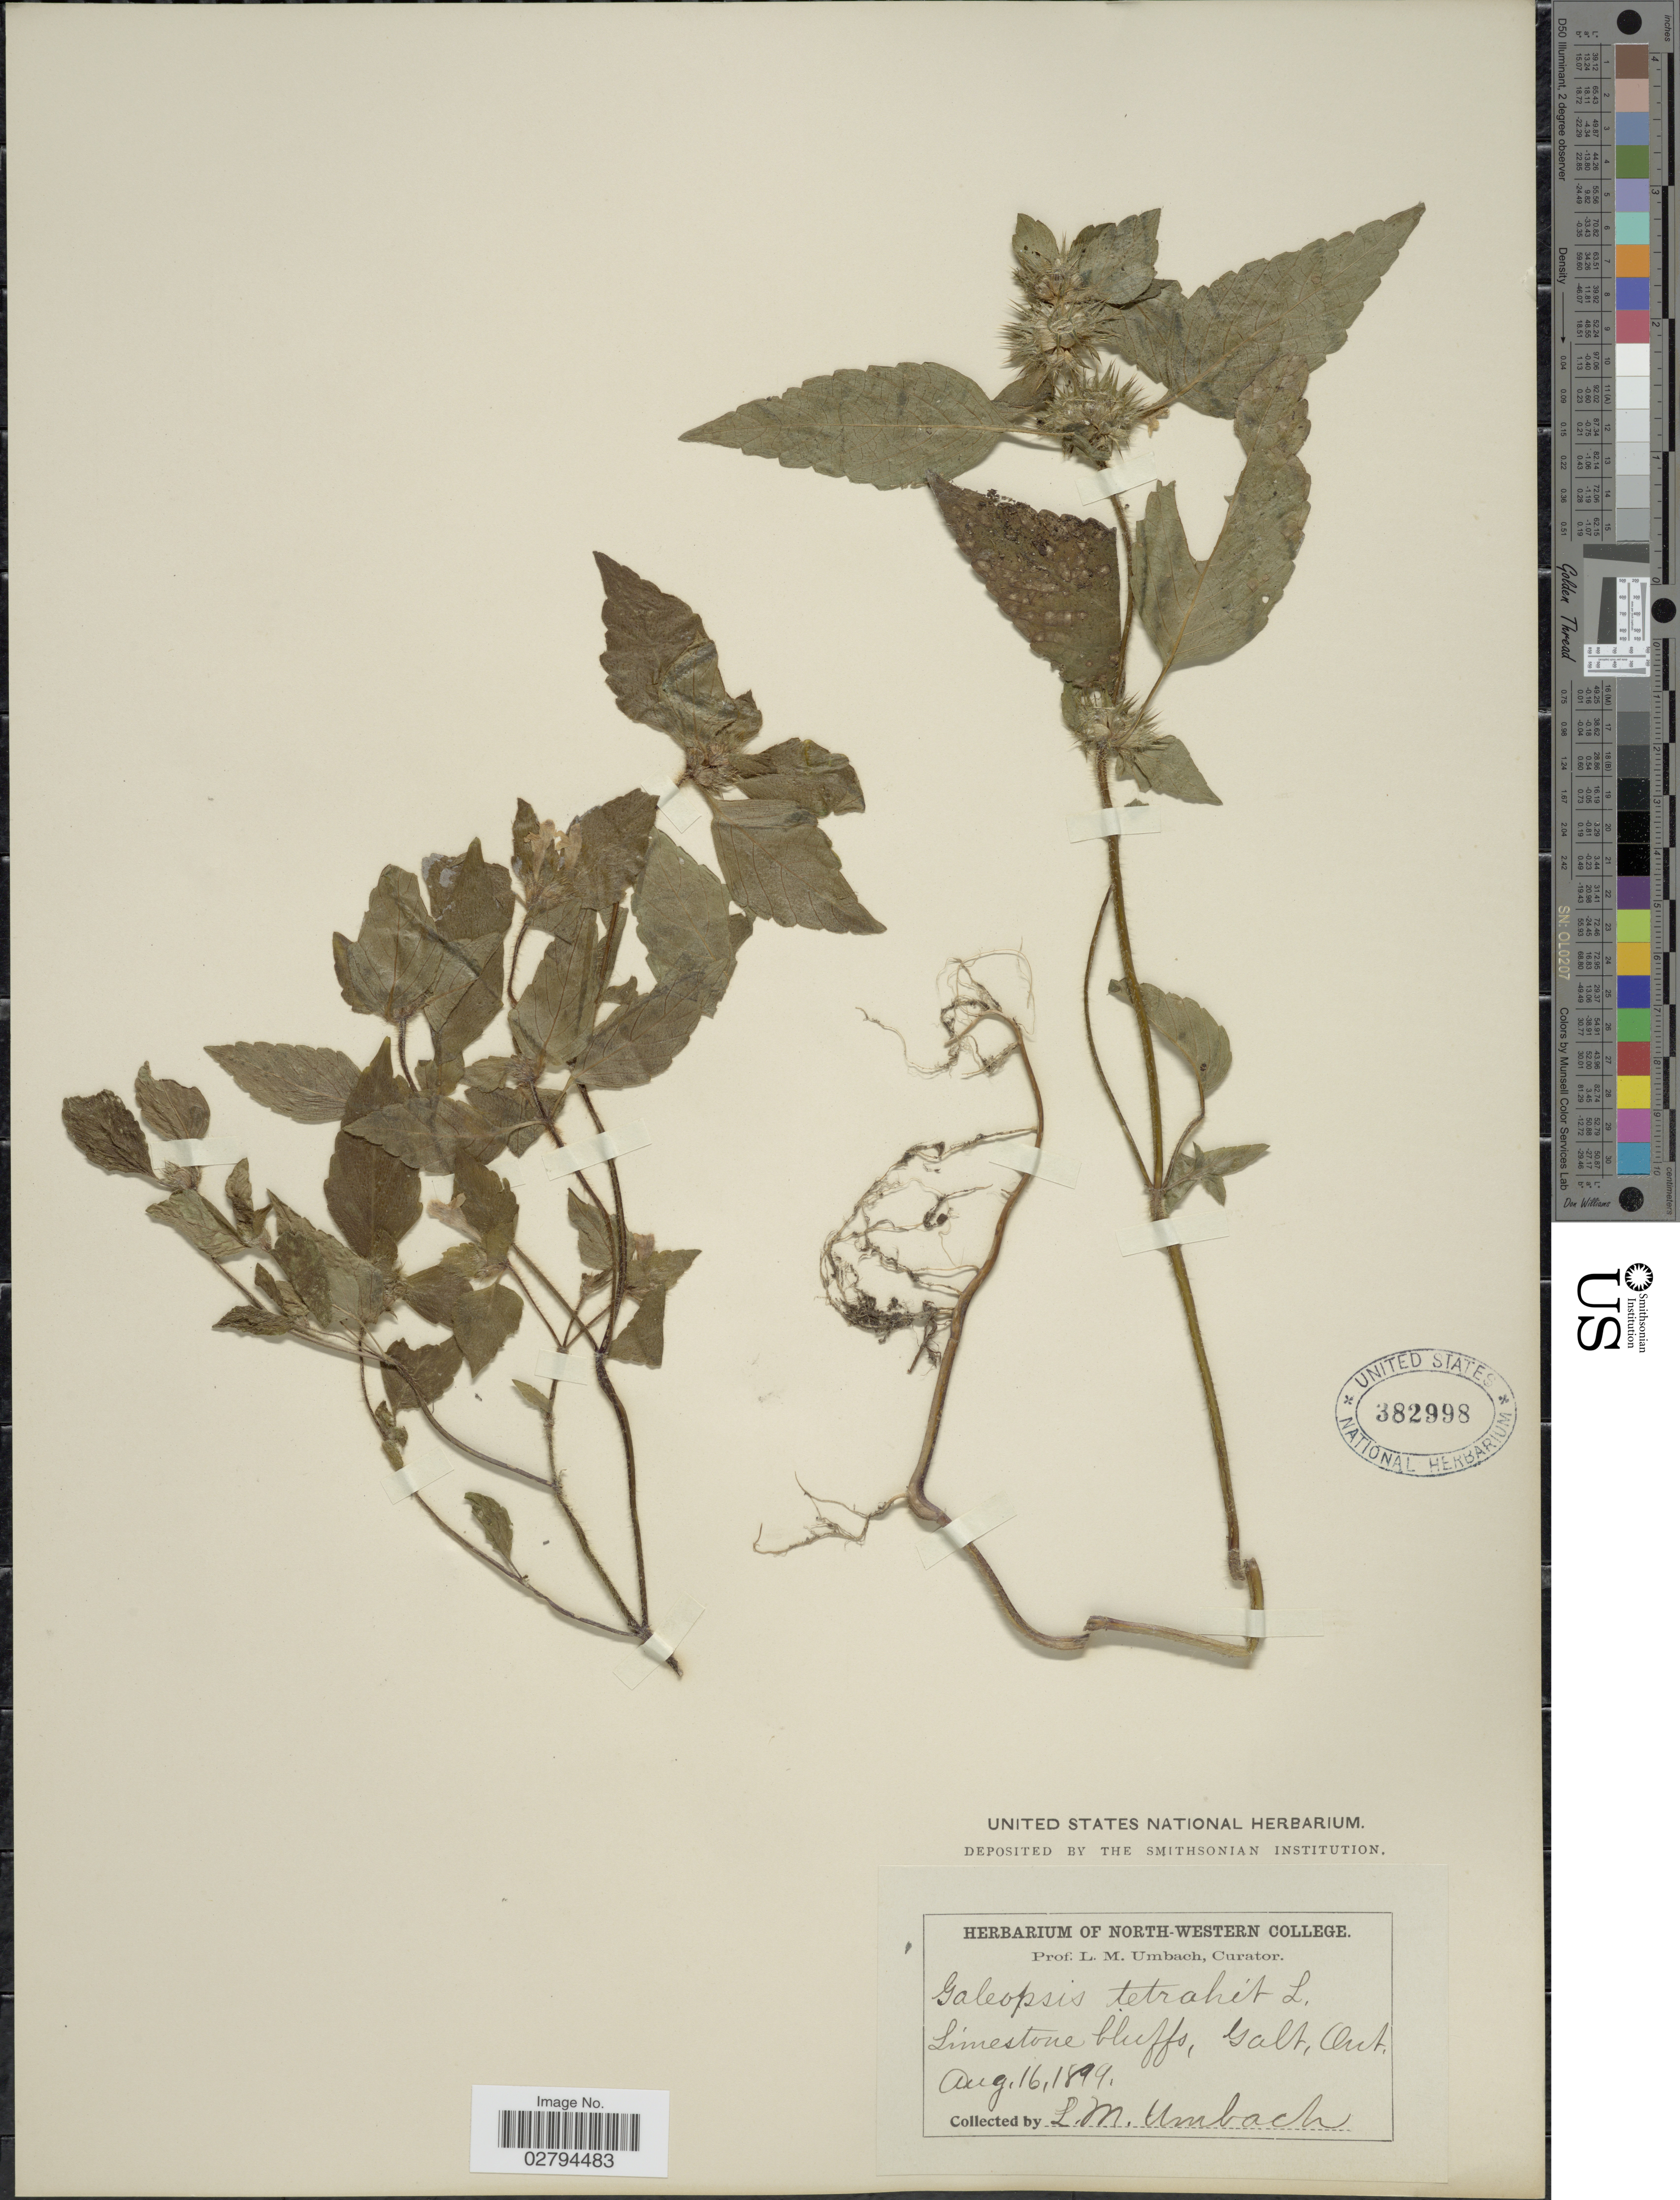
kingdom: Plantae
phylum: Tracheophyta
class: Magnoliopsida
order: Lamiales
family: Lamiaceae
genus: Galeopsis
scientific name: Galeopsis tetrahit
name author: L.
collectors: L. M. Umbach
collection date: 1899-08-16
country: Canada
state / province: Ontario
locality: Limestone bluffs, Galt.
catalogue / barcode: US 382998